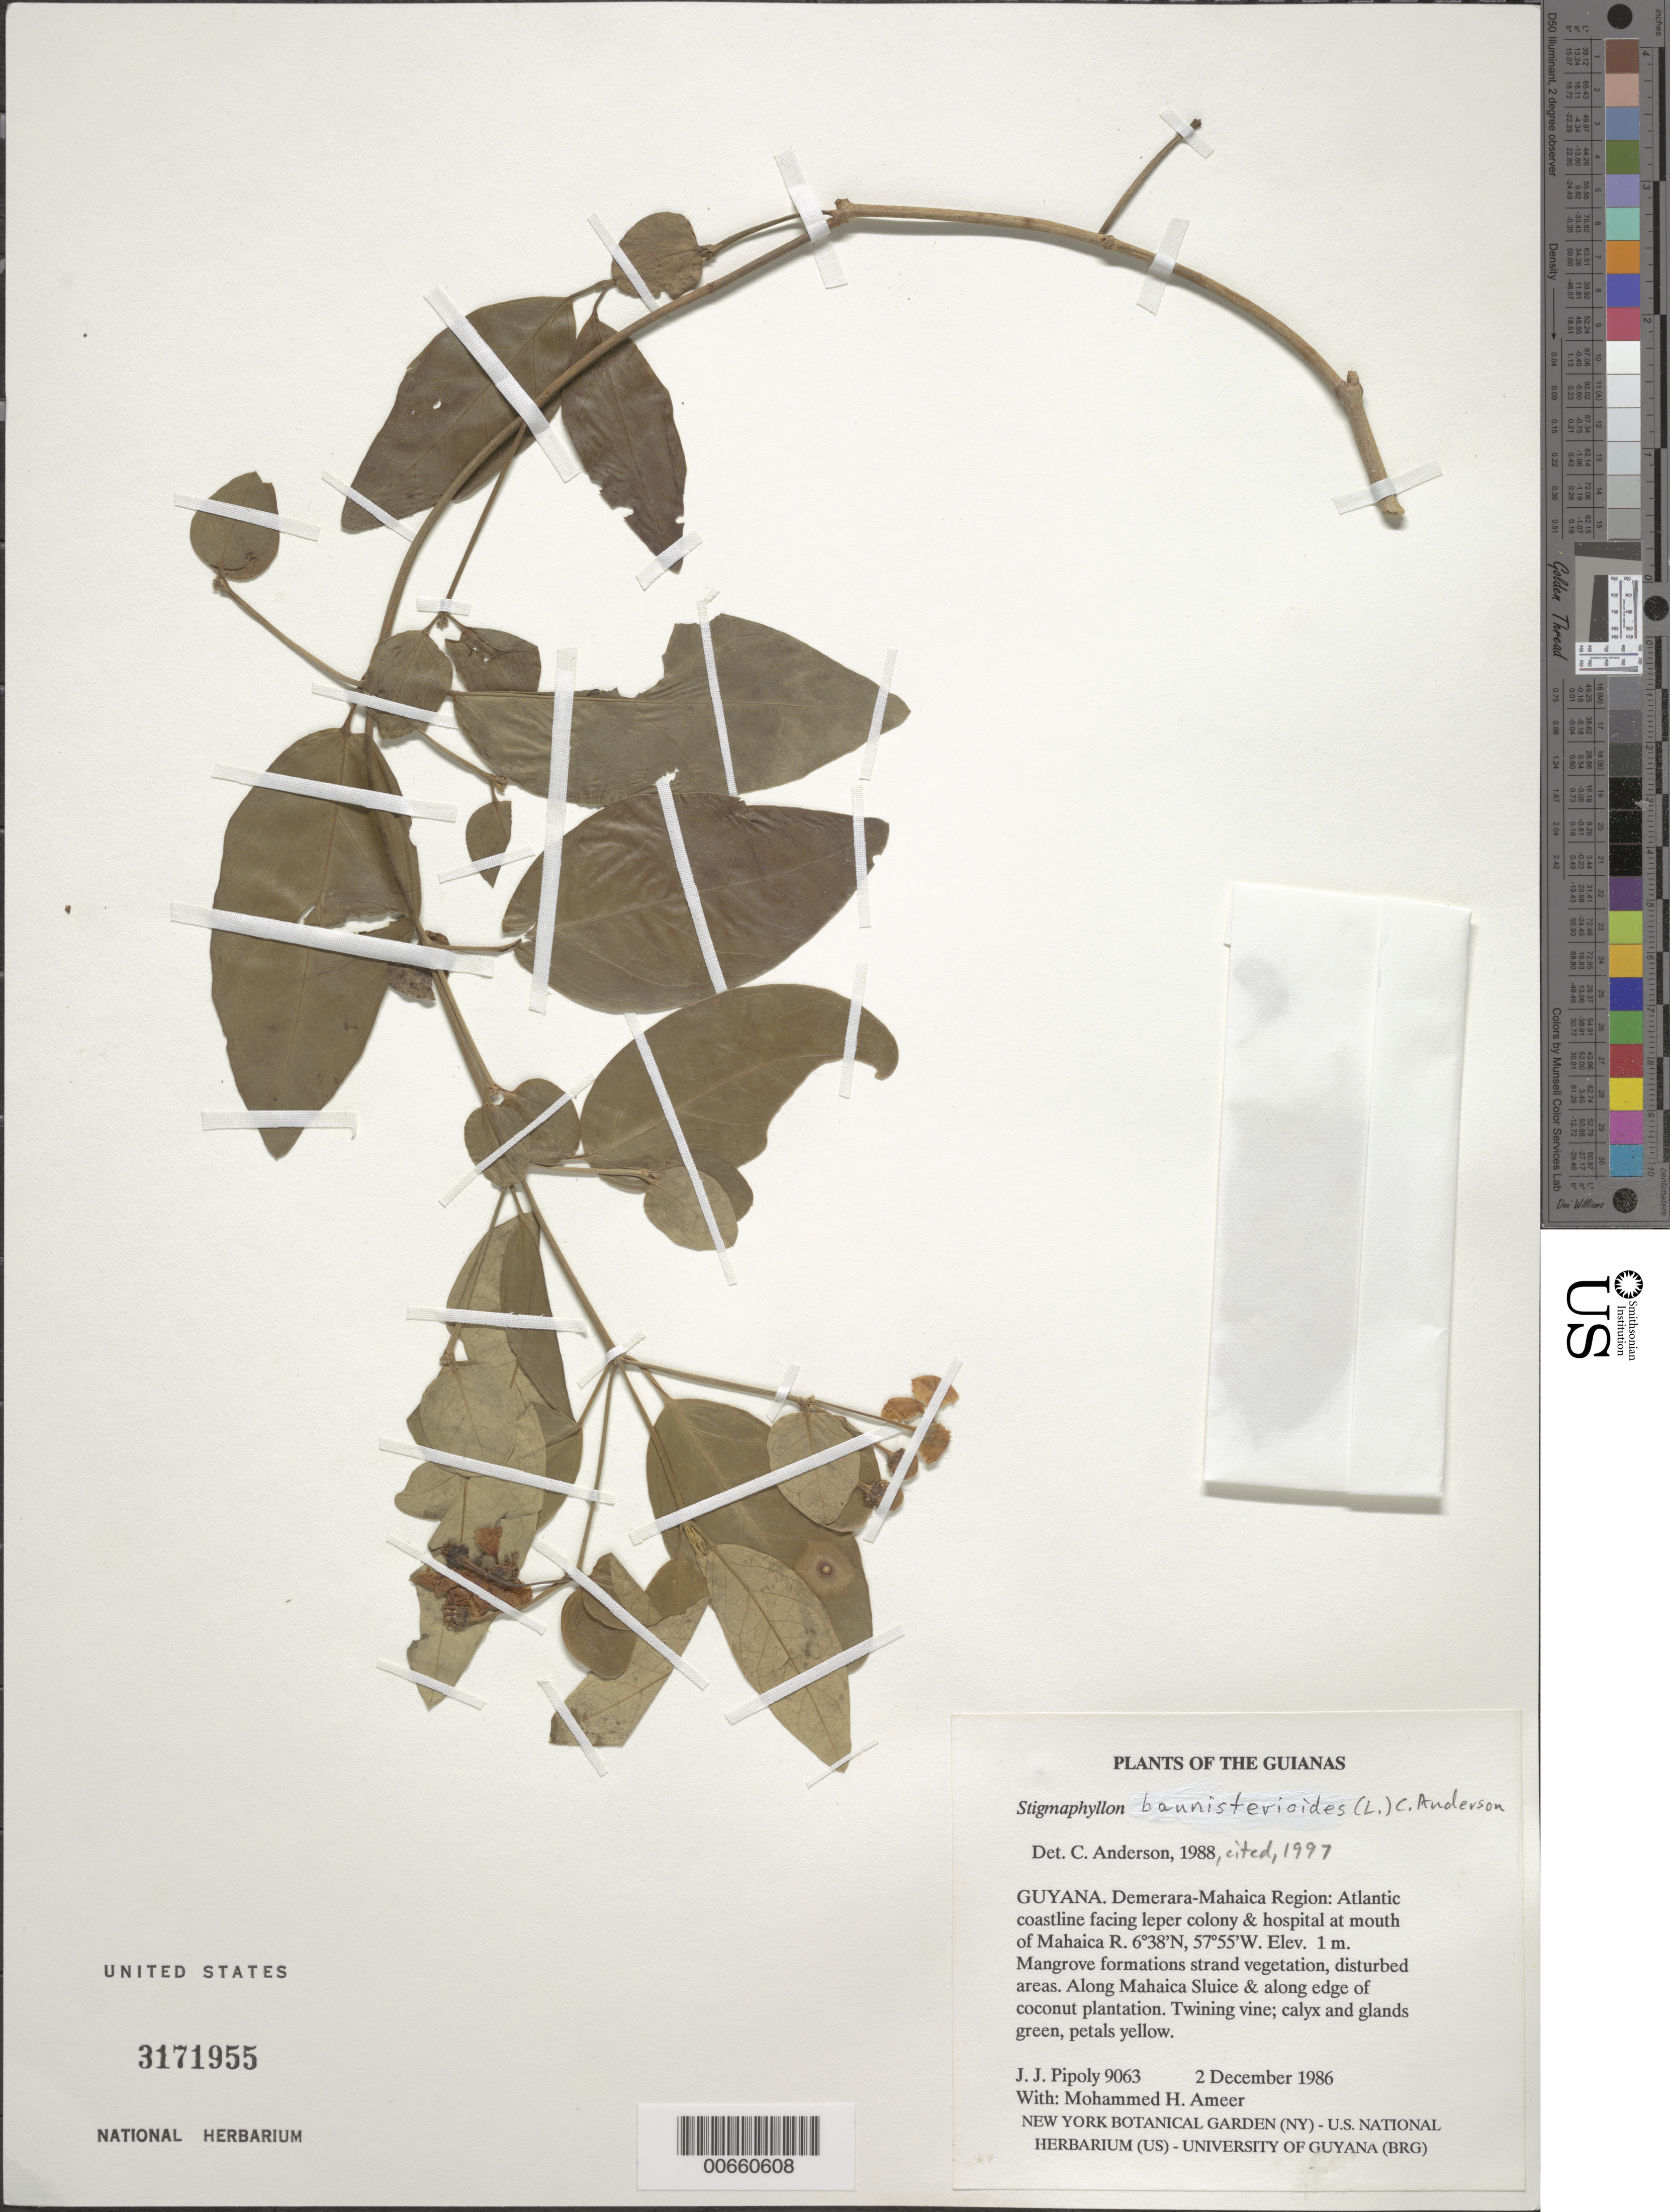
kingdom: Plantae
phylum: Tracheophyta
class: Magnoliopsida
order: Malpighiales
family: Malpighiaceae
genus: Stigmaphyllon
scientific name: Stigmaphyllon bannisterioides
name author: (L.) C.E. Anderson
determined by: Anderson, C.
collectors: J. J. Pipoly & M. Ameer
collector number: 9063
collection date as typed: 2 December 1986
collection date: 1986-12-02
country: Guyana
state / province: Demerara-Mahaica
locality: Atlantic coastline facing leper colony & hospital at mouth of Mahaica R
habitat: Mangrove formations strand vegetation, disturbed areas. Along Mahaica Sluice & along edge of coconut plantation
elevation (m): -6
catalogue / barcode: US 3171955